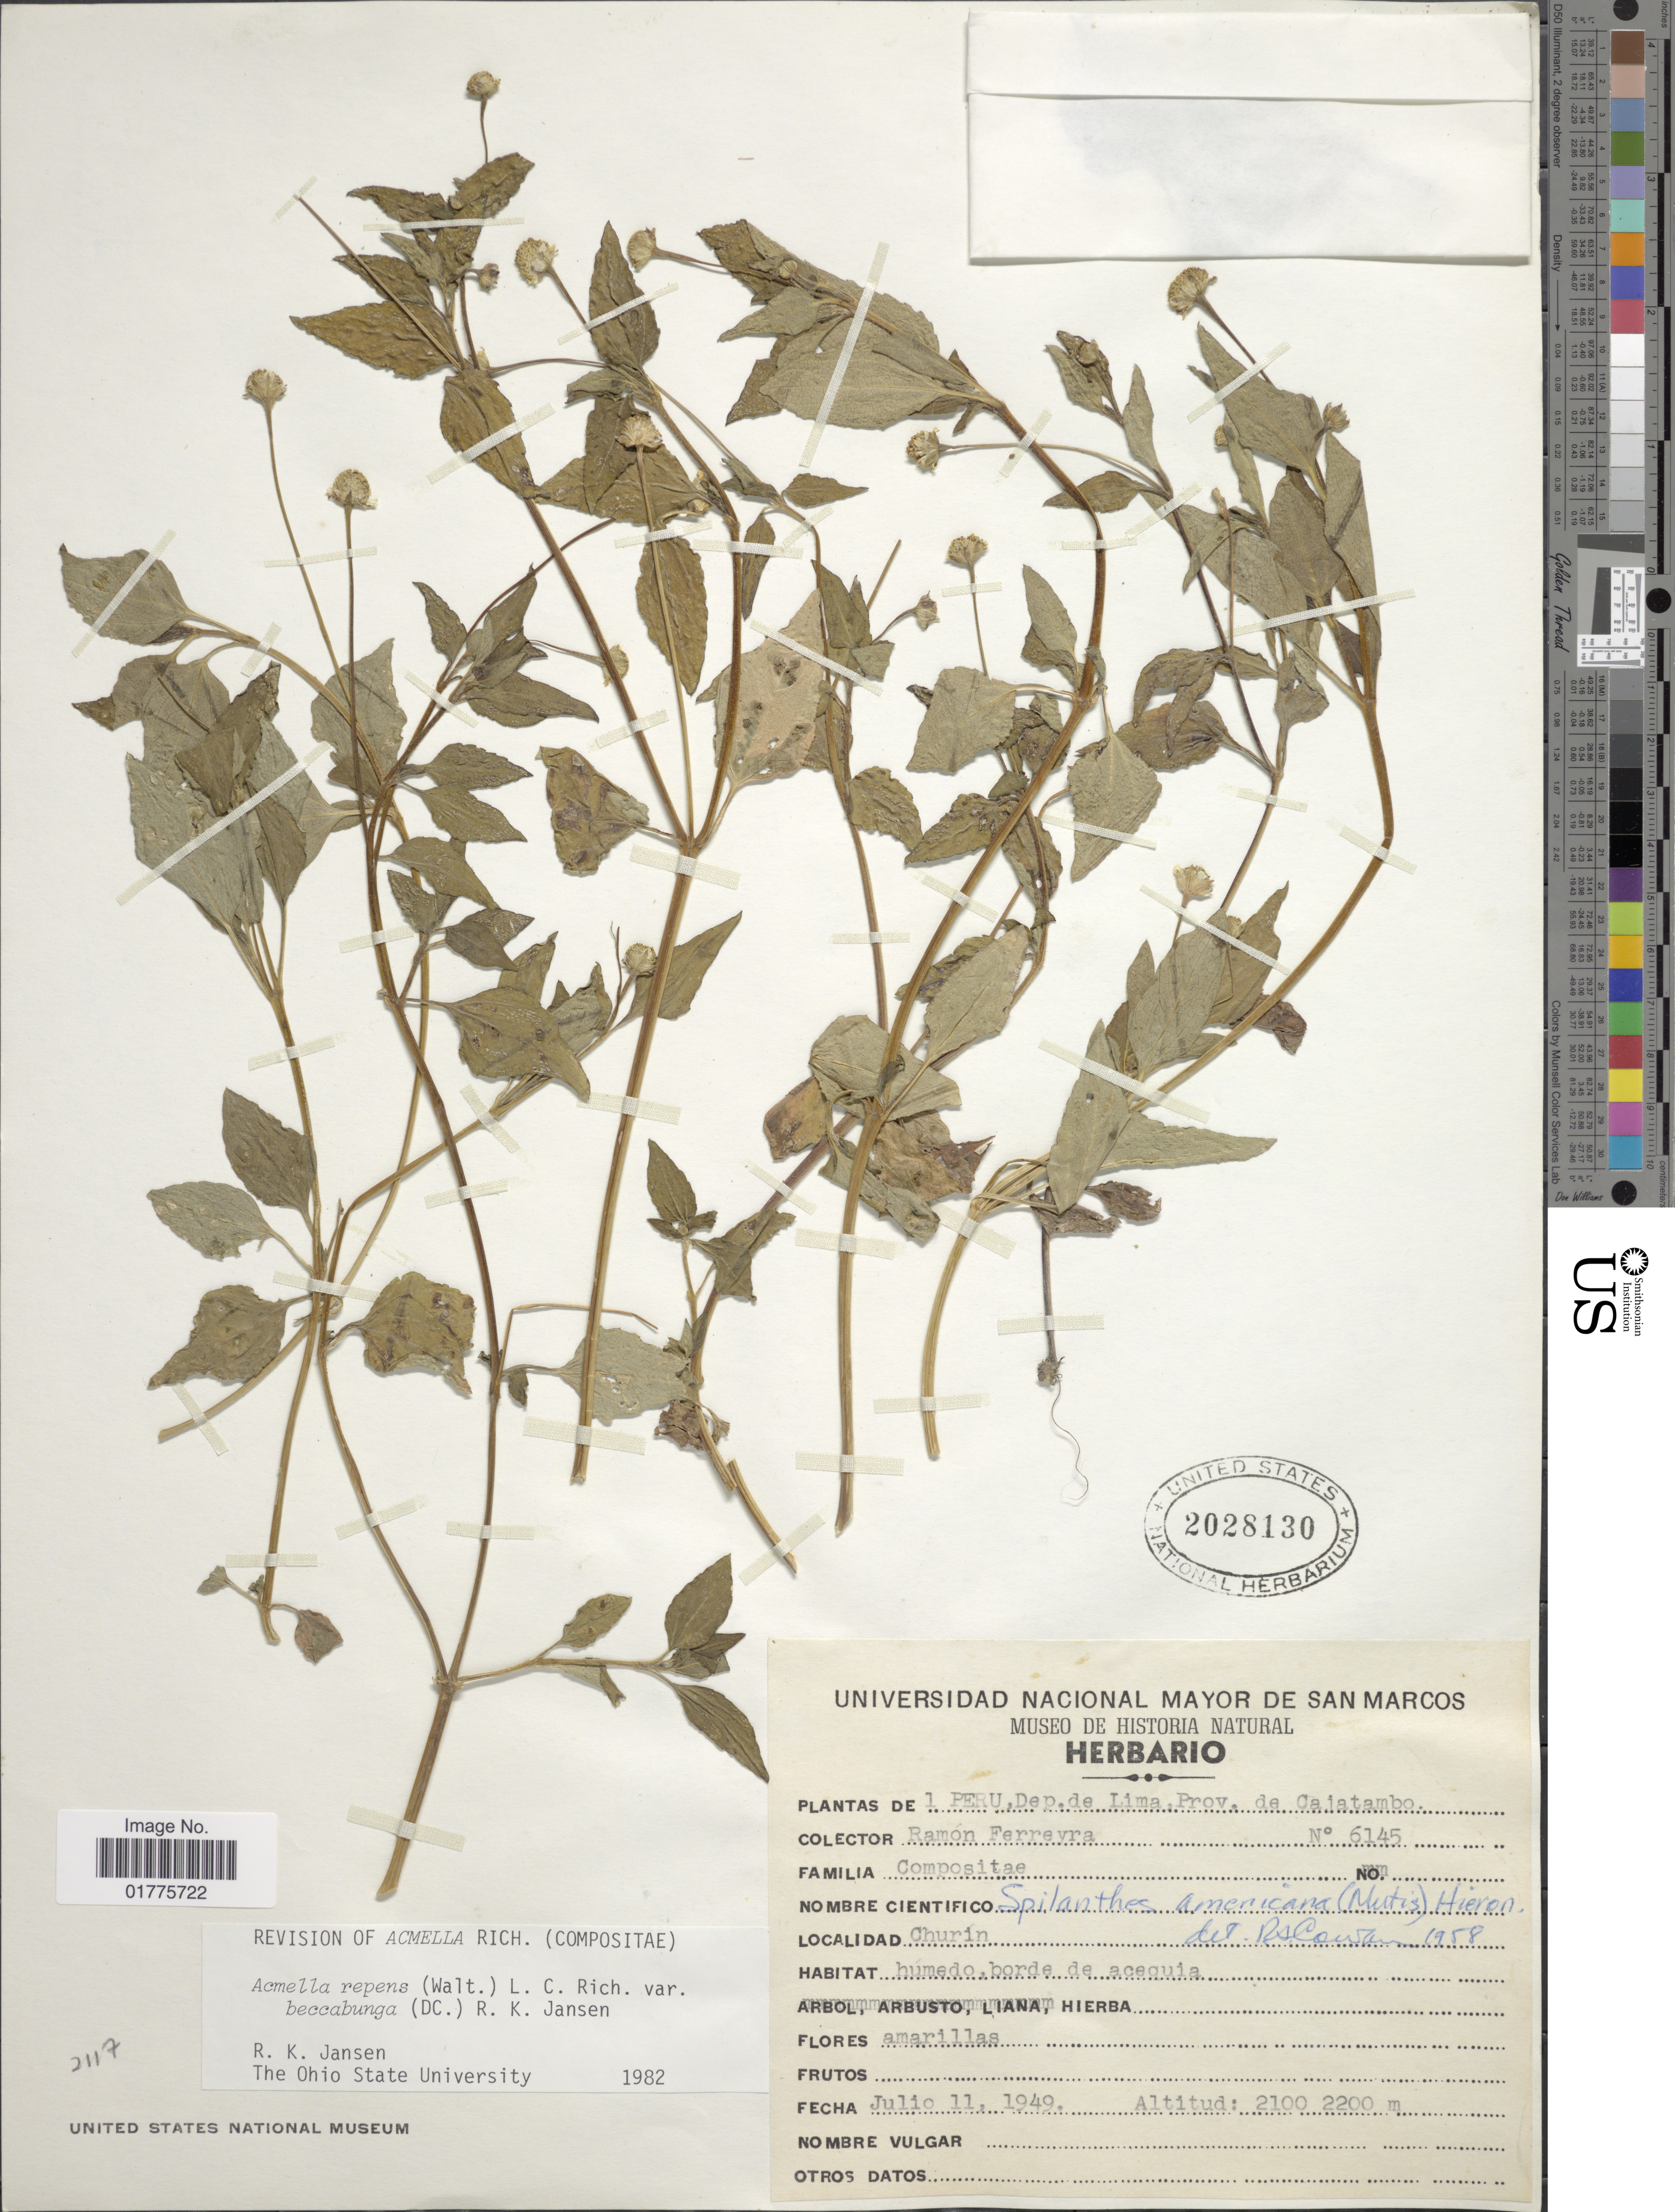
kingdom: Plantae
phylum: Tracheophyta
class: Magnoliopsida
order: Asterales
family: Asteraceae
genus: Acmella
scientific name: Acmella repens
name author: (Walter) Rich.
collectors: R. A. Ferreyra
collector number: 6145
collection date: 1949-07-11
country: Peru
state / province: Lima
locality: Prov. de Cajatambo, Churin, humedo, borde de acequia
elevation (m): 2100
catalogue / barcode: US 2028130